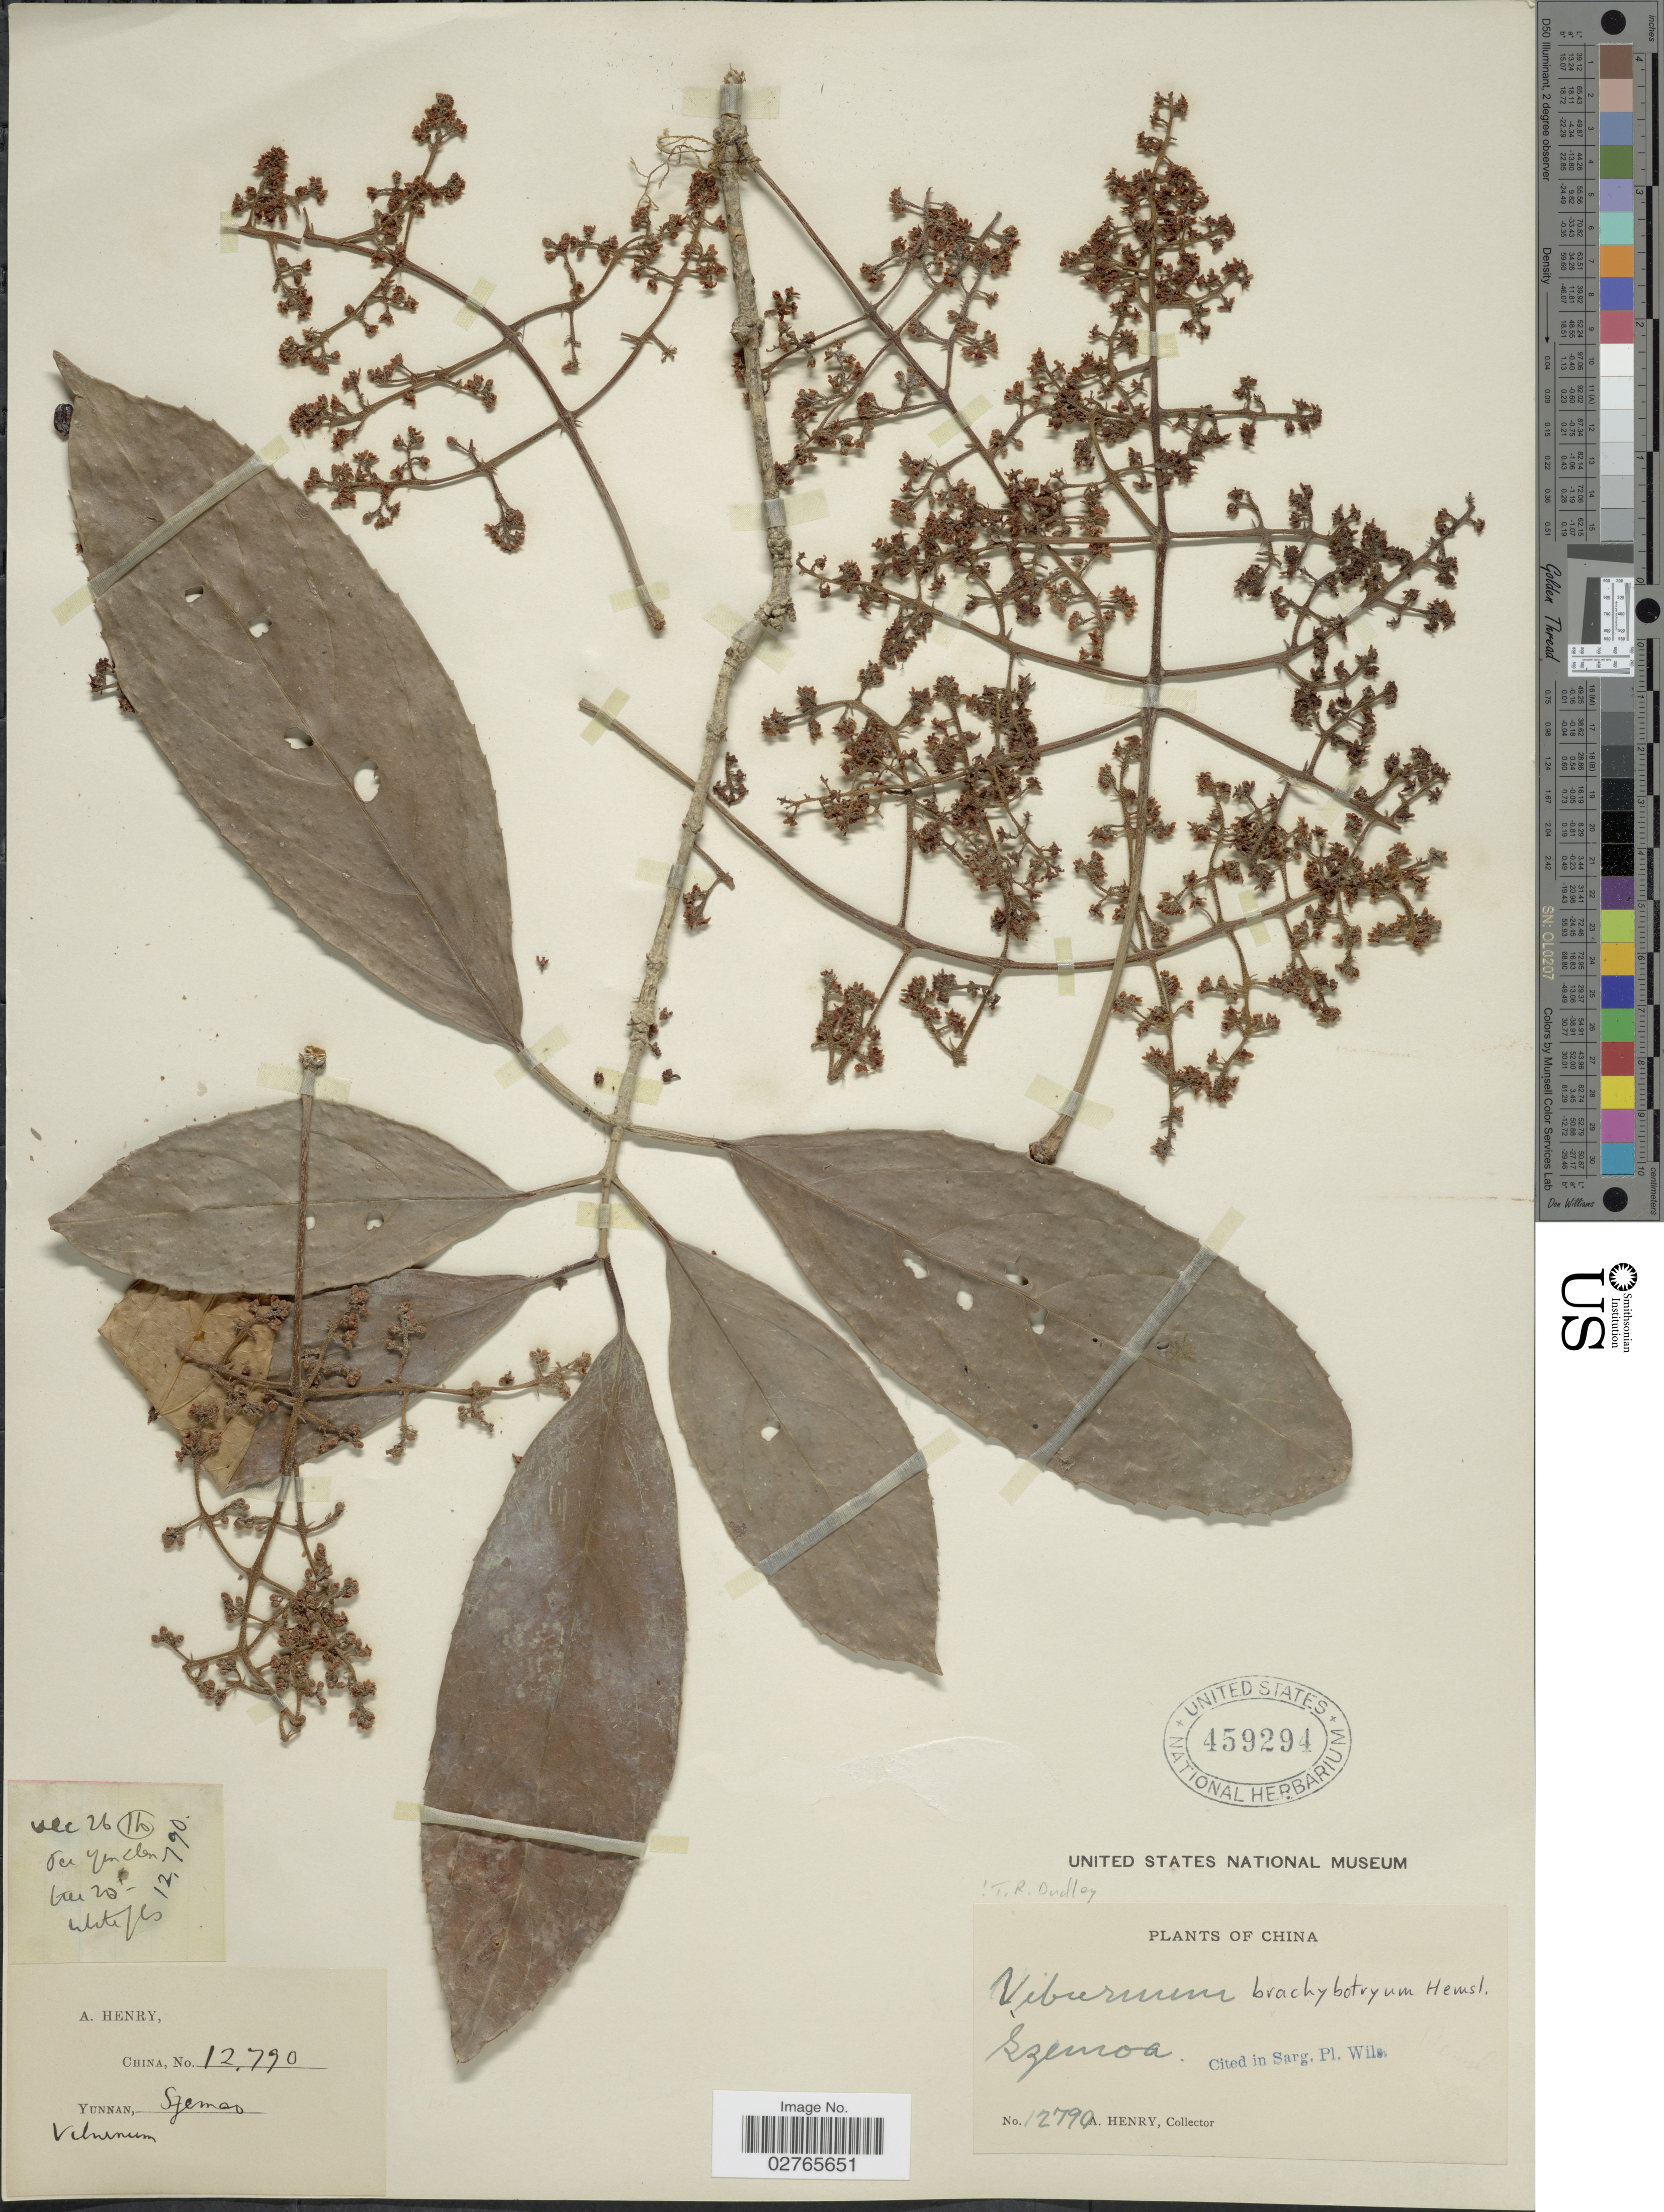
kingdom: Plantae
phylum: Tracheophyta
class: Magnoliopsida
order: Dipsacales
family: Viburnaceae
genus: Viburnum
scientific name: Viburnum brachybotryum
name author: Hemsl. in F.B. Forbes & Hemsl.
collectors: A. Henry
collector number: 12790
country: China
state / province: Yunnan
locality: Szemoa. Pei Yen zhen. Ho.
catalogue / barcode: US 459294